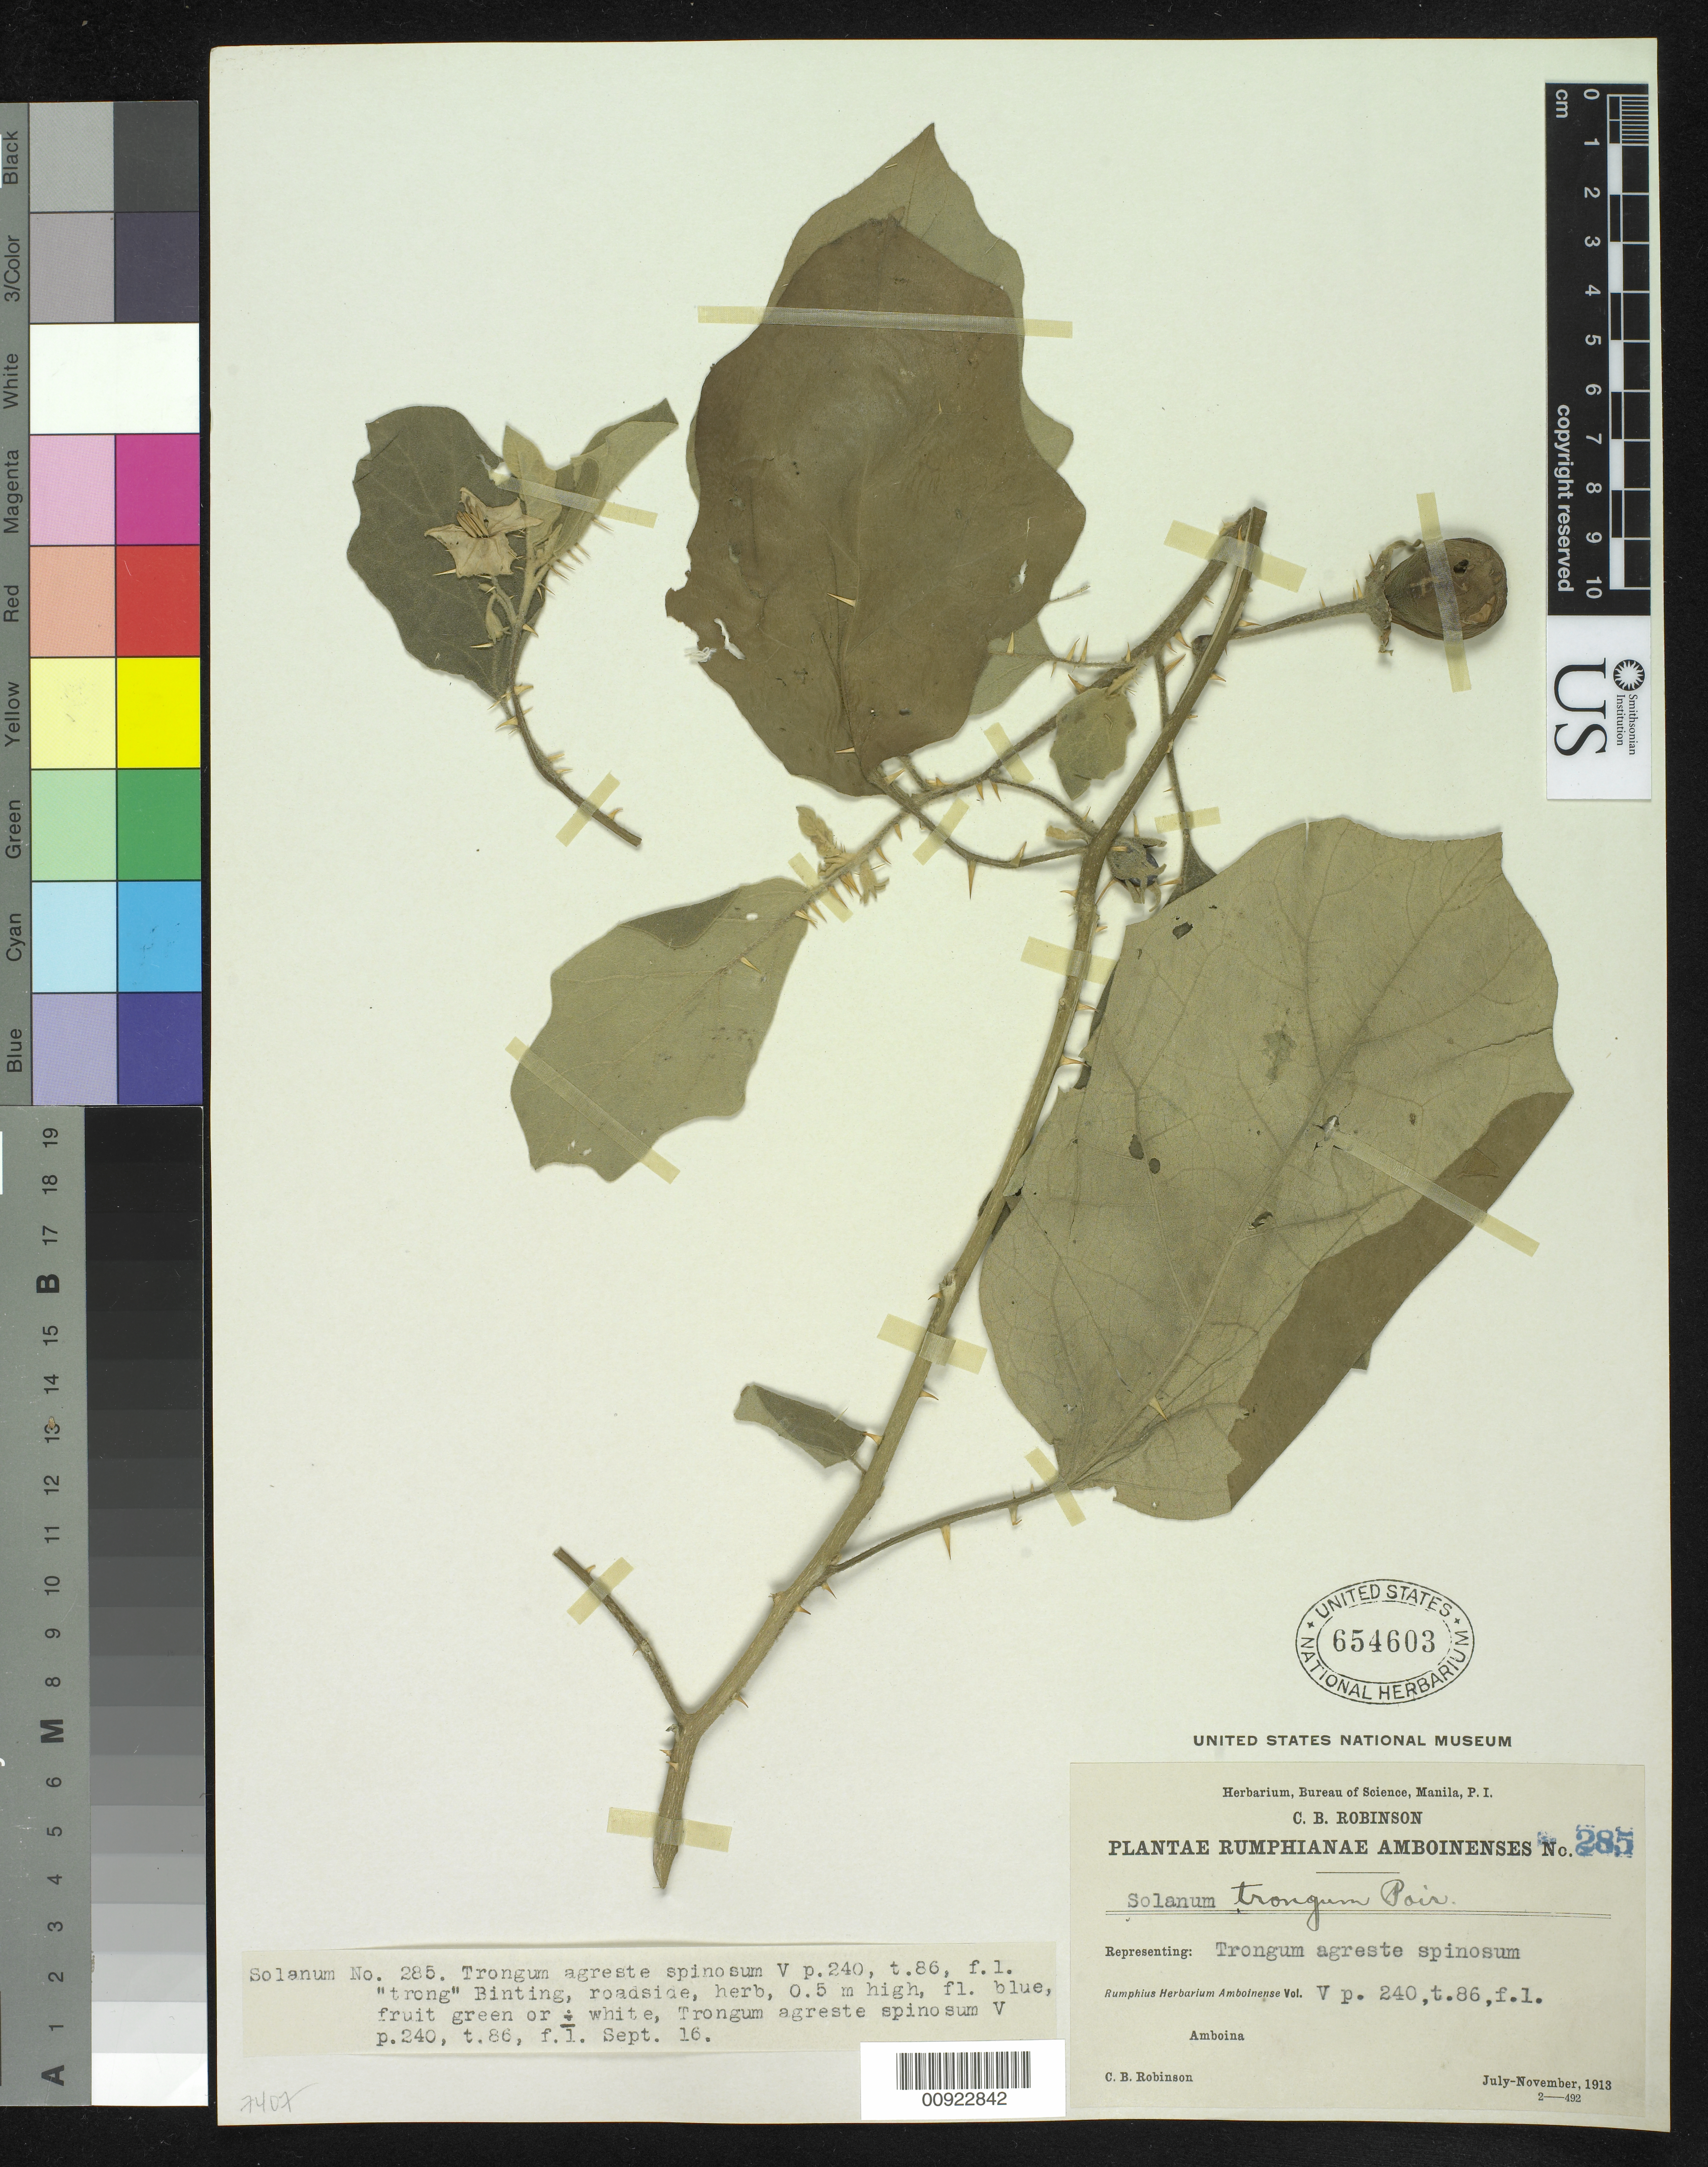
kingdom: Plantae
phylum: Tracheophyta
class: Magnoliopsida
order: Solanales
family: Solanaceae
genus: Solanum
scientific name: Solanum trongum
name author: Poir.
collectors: C. Robinson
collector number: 285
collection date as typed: Jul 1913 to Nov 1913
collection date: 1913-07/1913-11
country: Indonesia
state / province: Maluku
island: Amboina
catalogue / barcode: US 654603